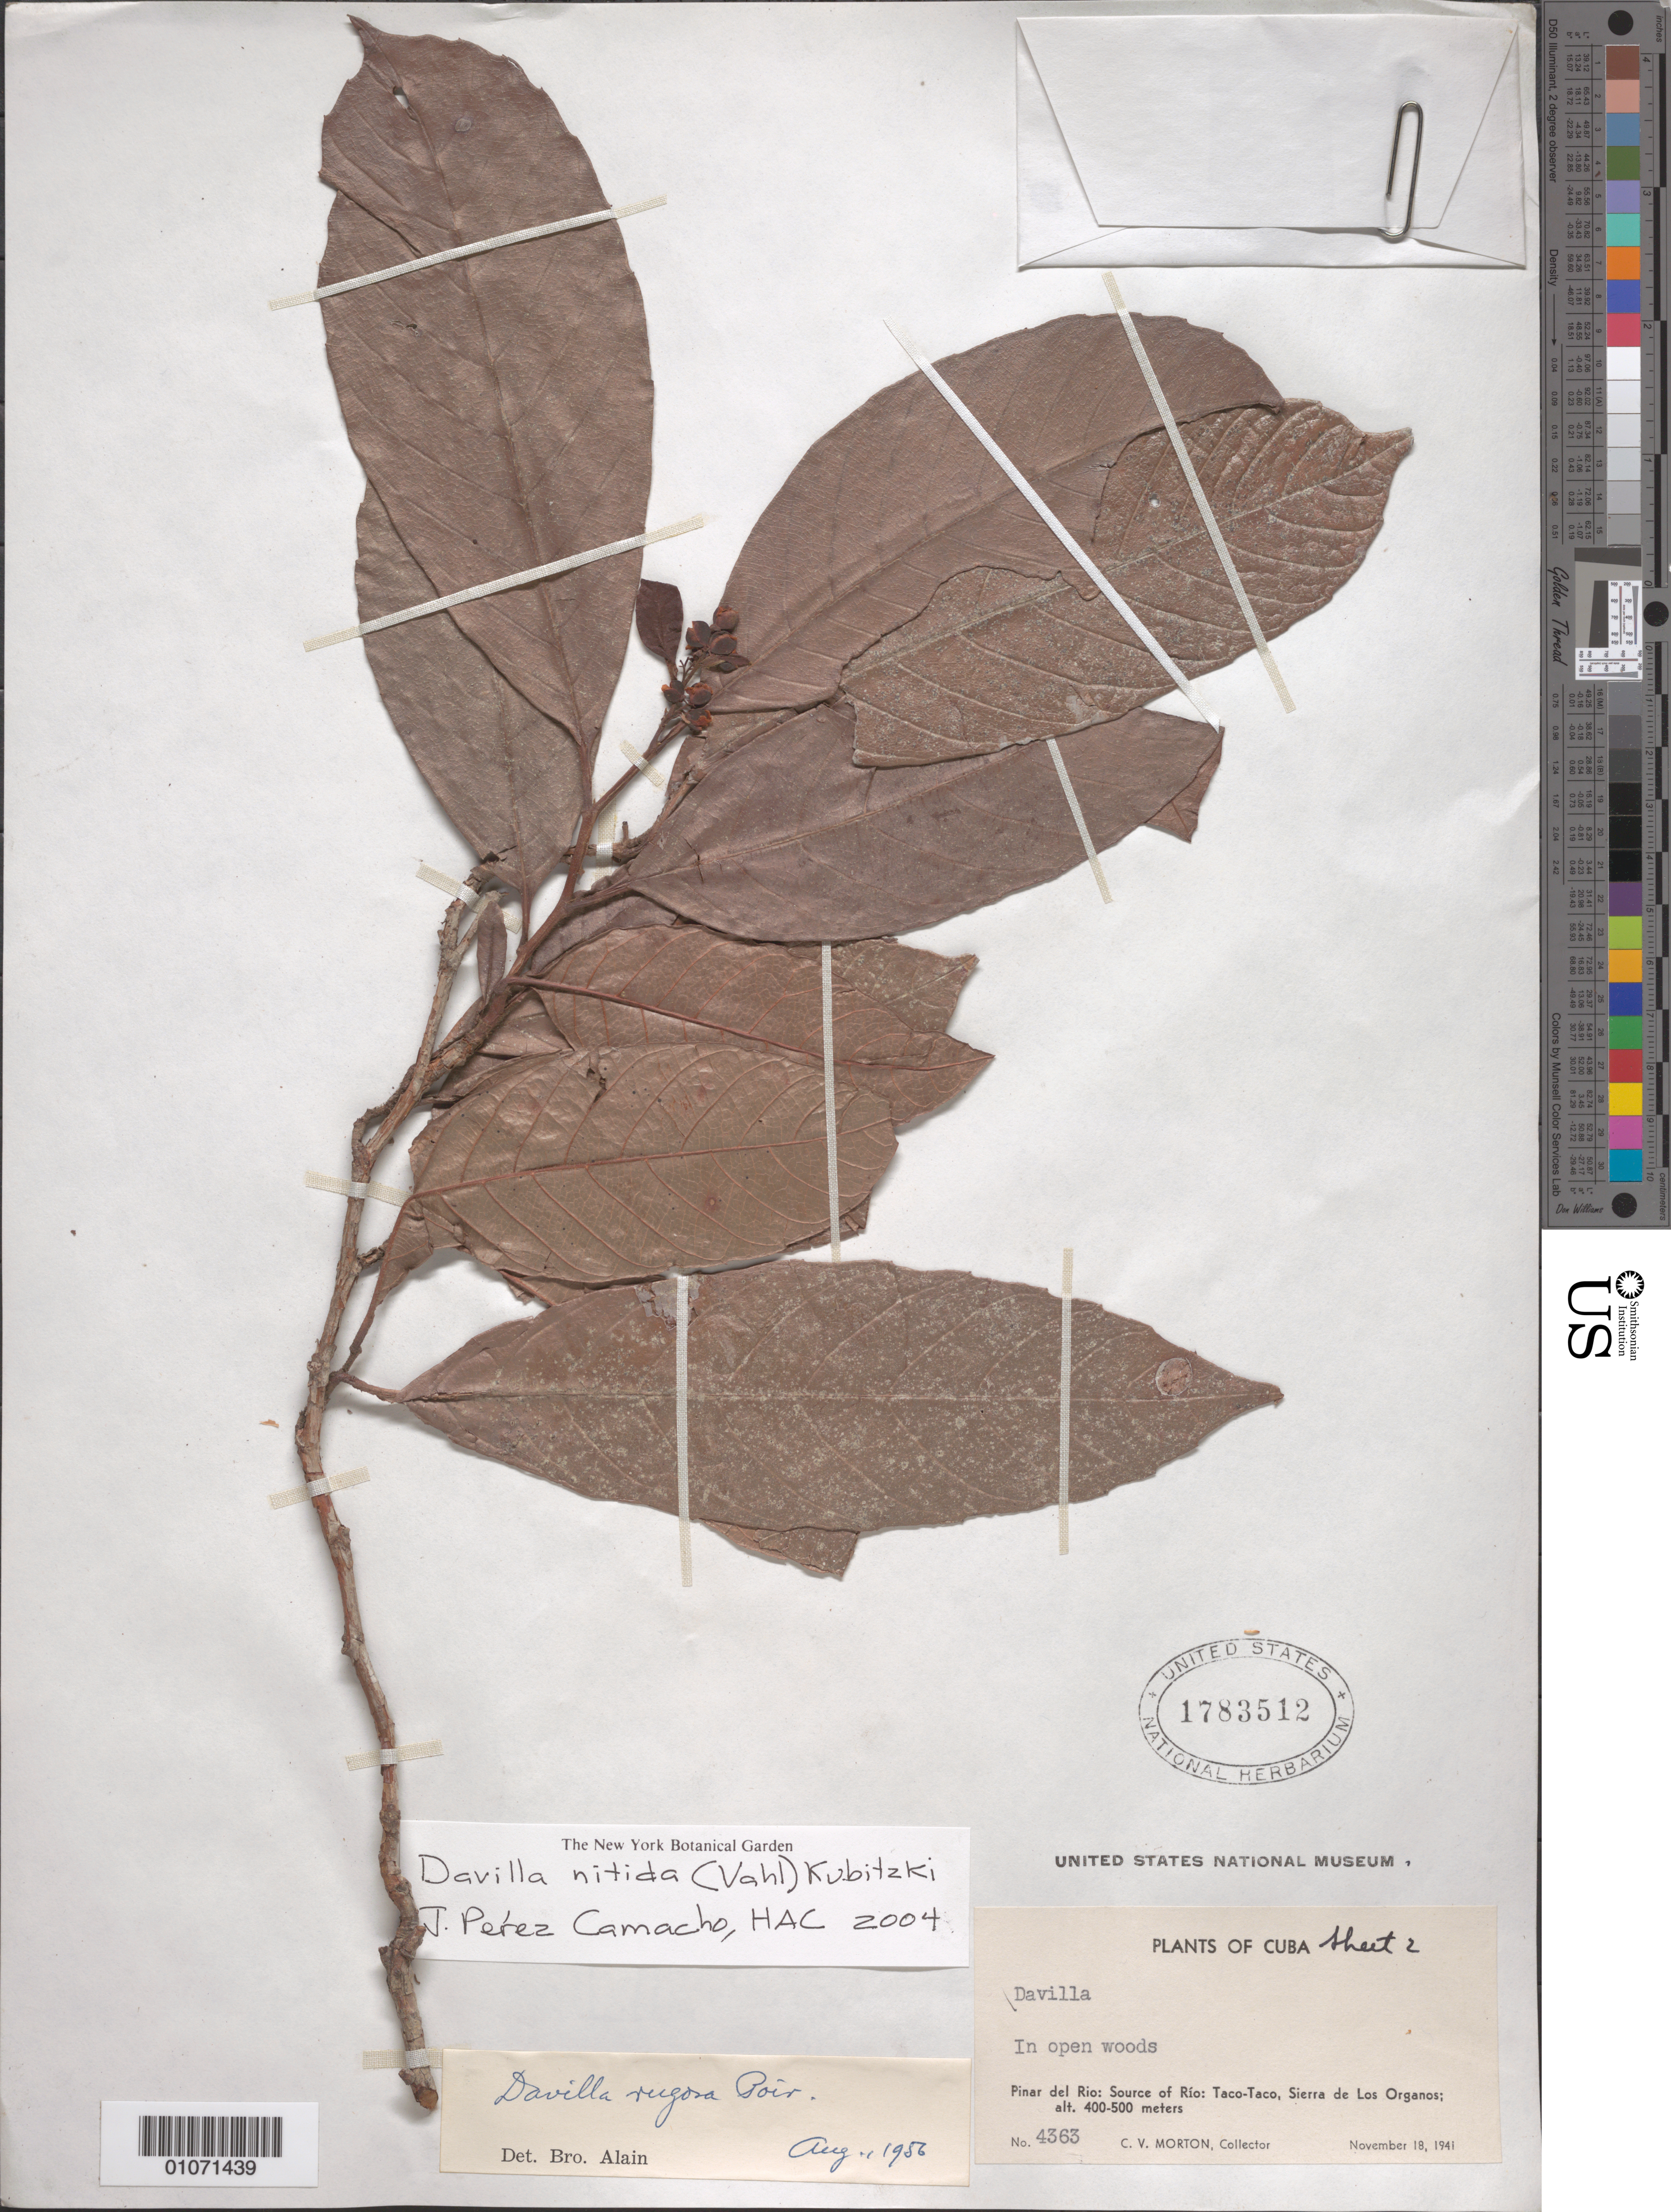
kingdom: Plantae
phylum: Tracheophyta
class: Magnoliopsida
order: Dilleniales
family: Dilleniaceae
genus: Davilla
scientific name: Davilla nitida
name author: (Vahl) Kubitzki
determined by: Peréz-Camacho, J.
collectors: C. V. Morton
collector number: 4363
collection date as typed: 18 Nov 1941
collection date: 1941-11-18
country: Cuba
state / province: Pinar del Río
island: Cuba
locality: Source of Río: Taco-Taco, Sierra de Los Organos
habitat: In open woods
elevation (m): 400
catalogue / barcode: US 1783512